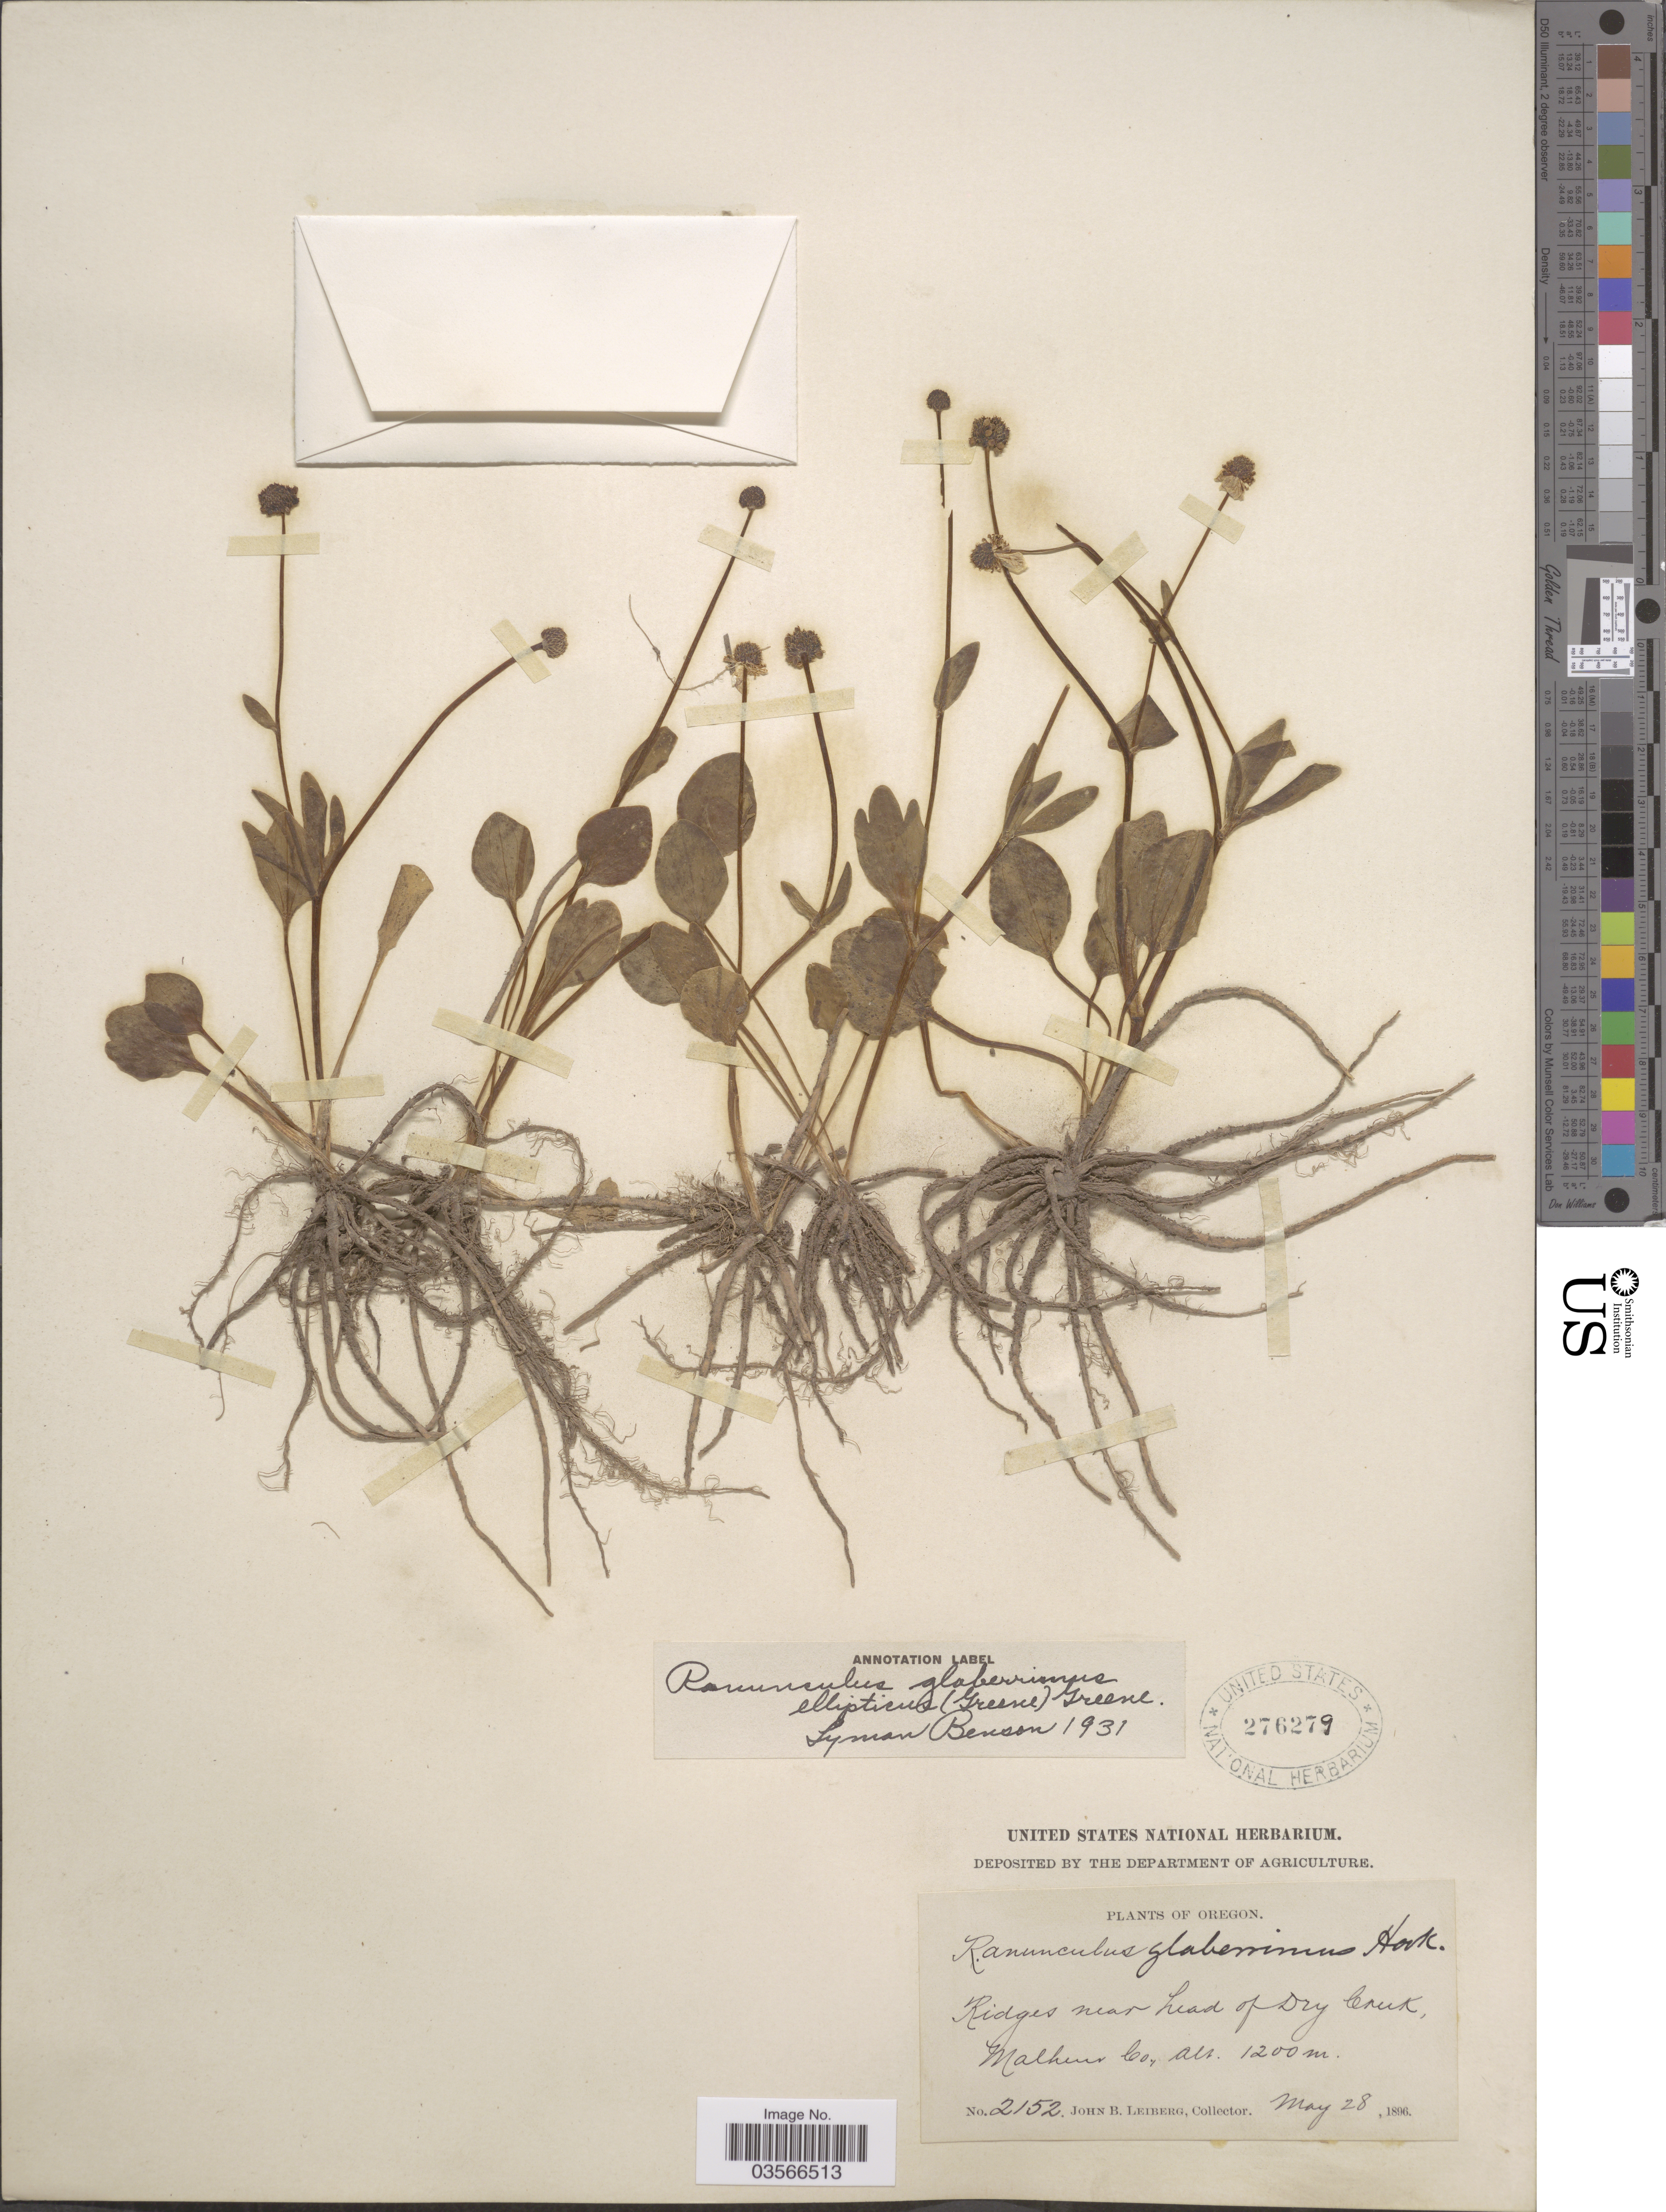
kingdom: Plantae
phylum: Tracheophyta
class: Magnoliopsida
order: Ranunculales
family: Ranunculaceae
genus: Ranunculus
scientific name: Ranunculus glaberrimus var. ellipticus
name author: (Greene) Greene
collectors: J. B. Leiberg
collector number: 2152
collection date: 1896-05-28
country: United States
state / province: Oregon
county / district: Malheur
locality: Ridges near head of Dry Creek, Malheur Co.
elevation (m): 1200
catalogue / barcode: US 276279